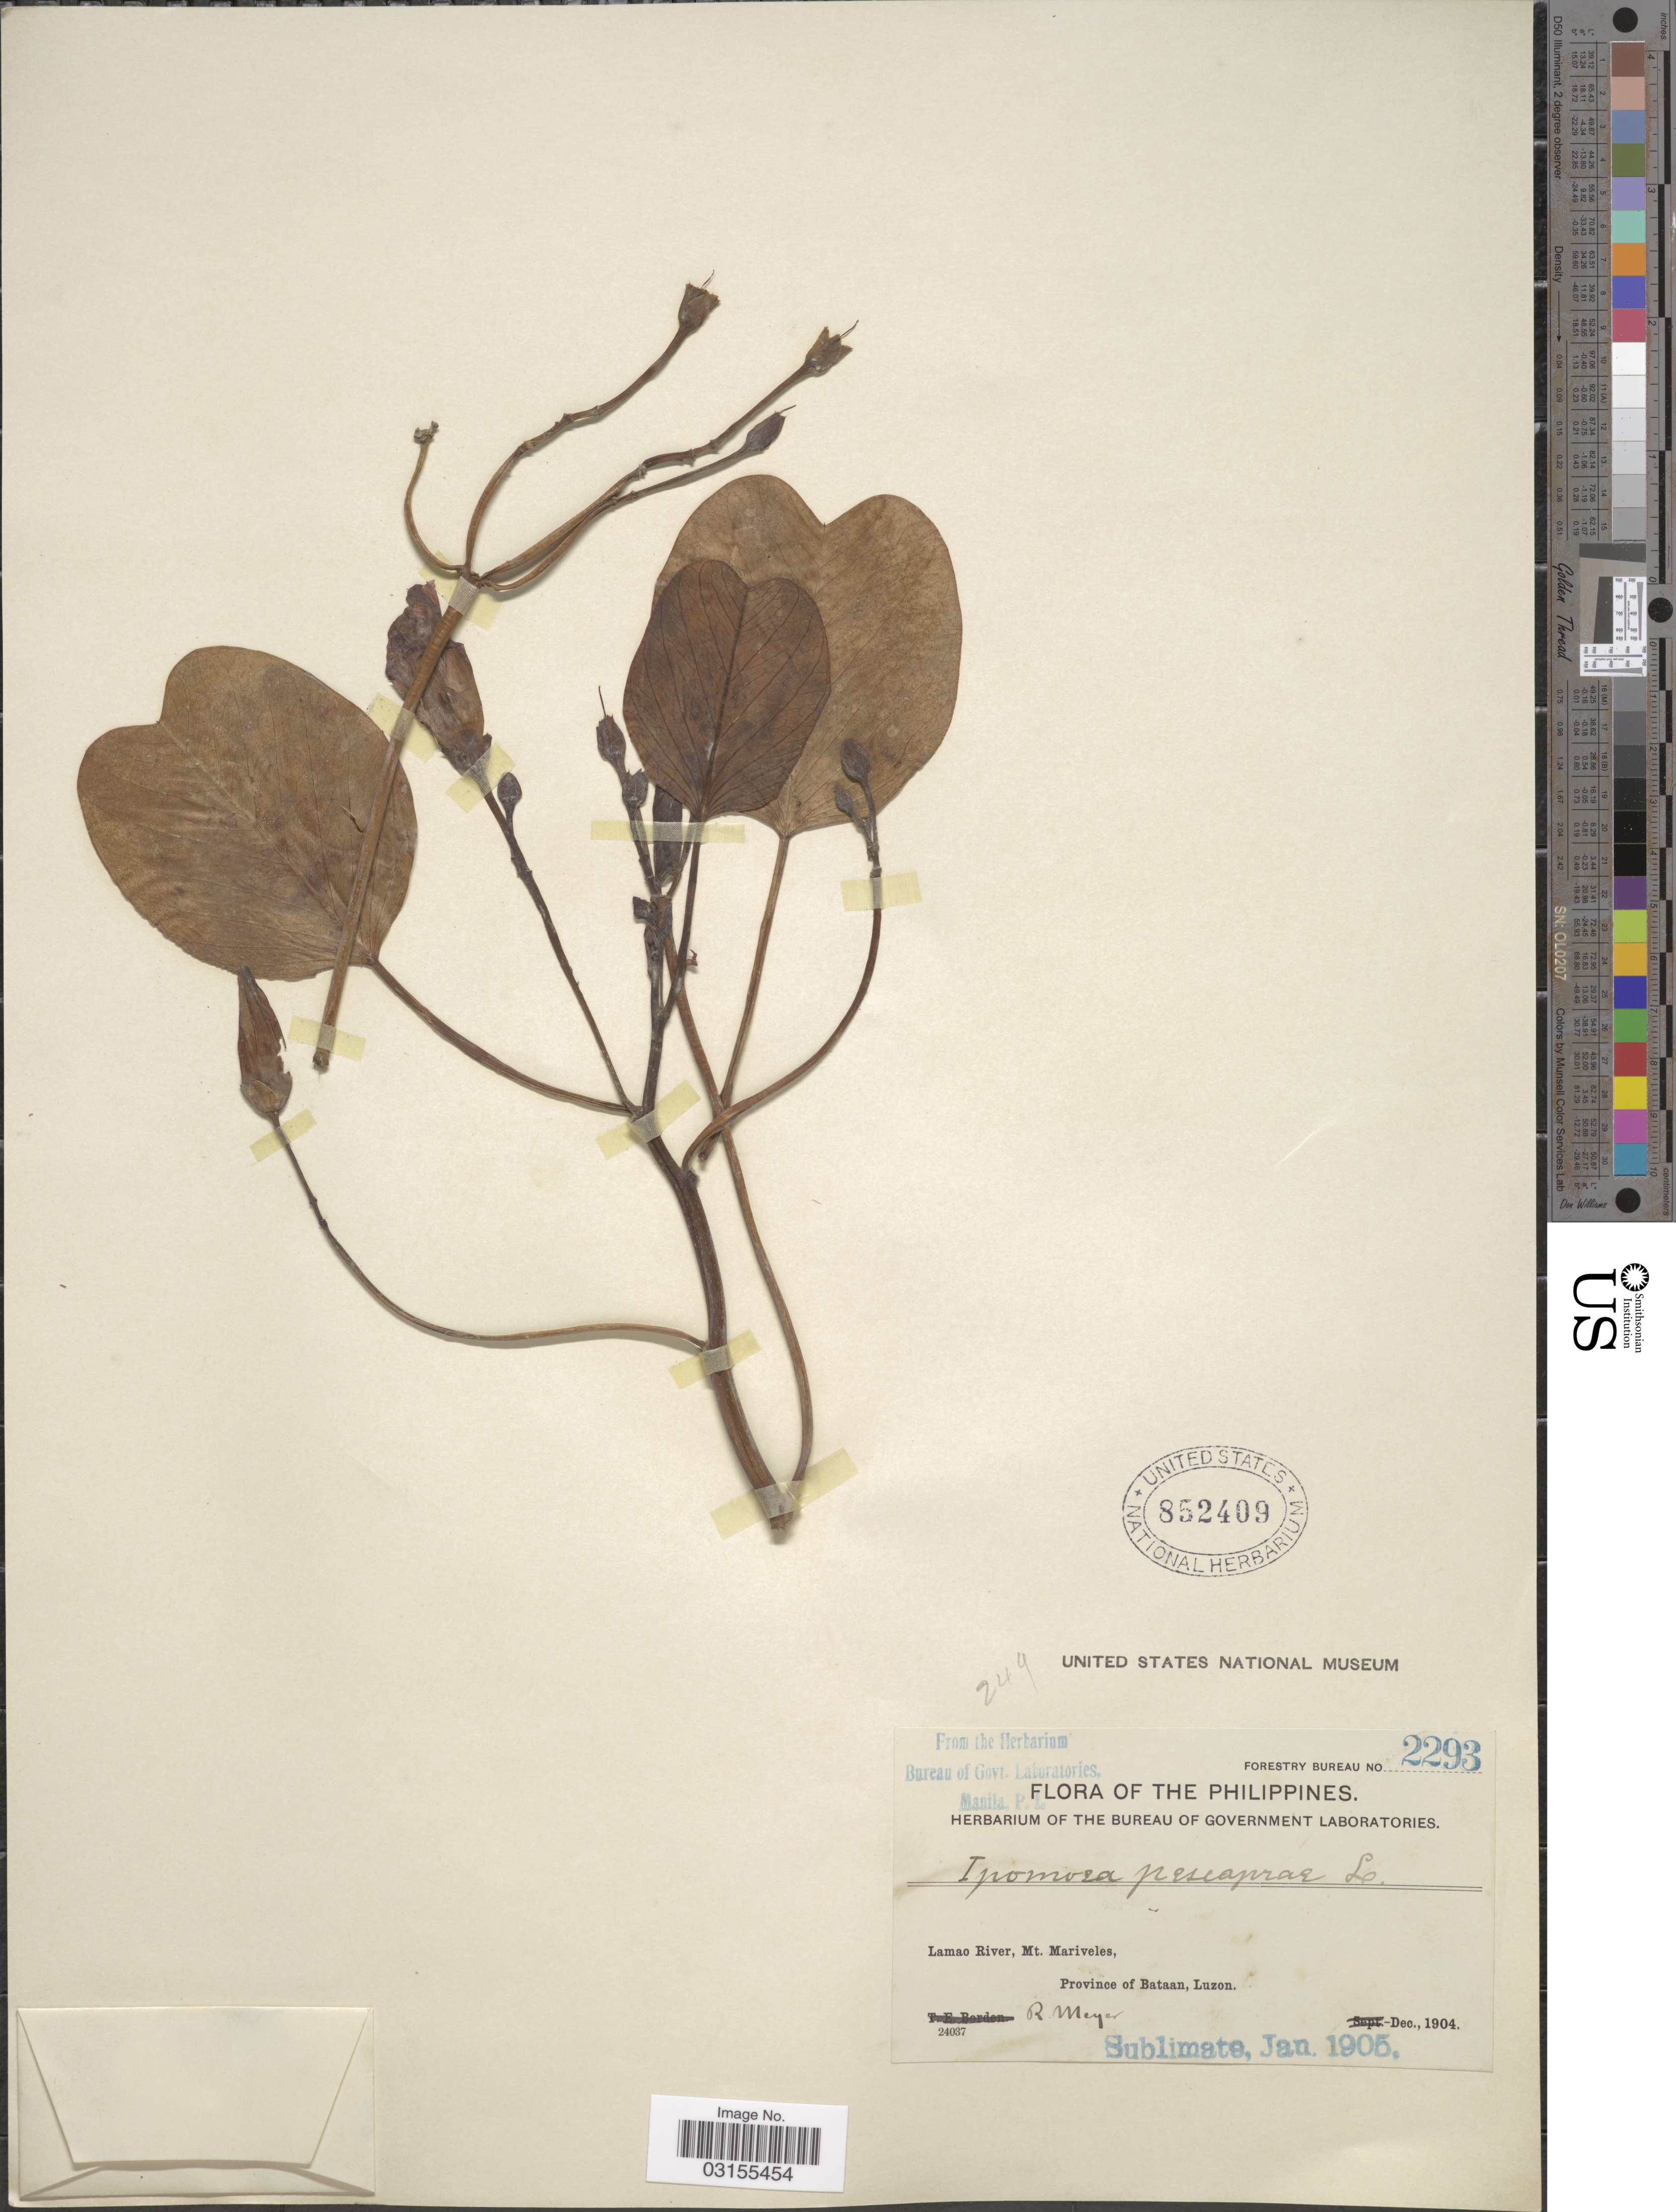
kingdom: Plantae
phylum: Tracheophyta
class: Magnoliopsida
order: Solanales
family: Convolvulaceae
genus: Ipomoea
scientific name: Ipomoea pes-caprae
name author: (L.) R. Br.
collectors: R. Meyer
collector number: Forestry Bureau 2293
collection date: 1904-12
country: Philippines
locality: Lamao River, Mt. Mariveles, Province of Bataan, Luzon.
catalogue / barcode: US 852409